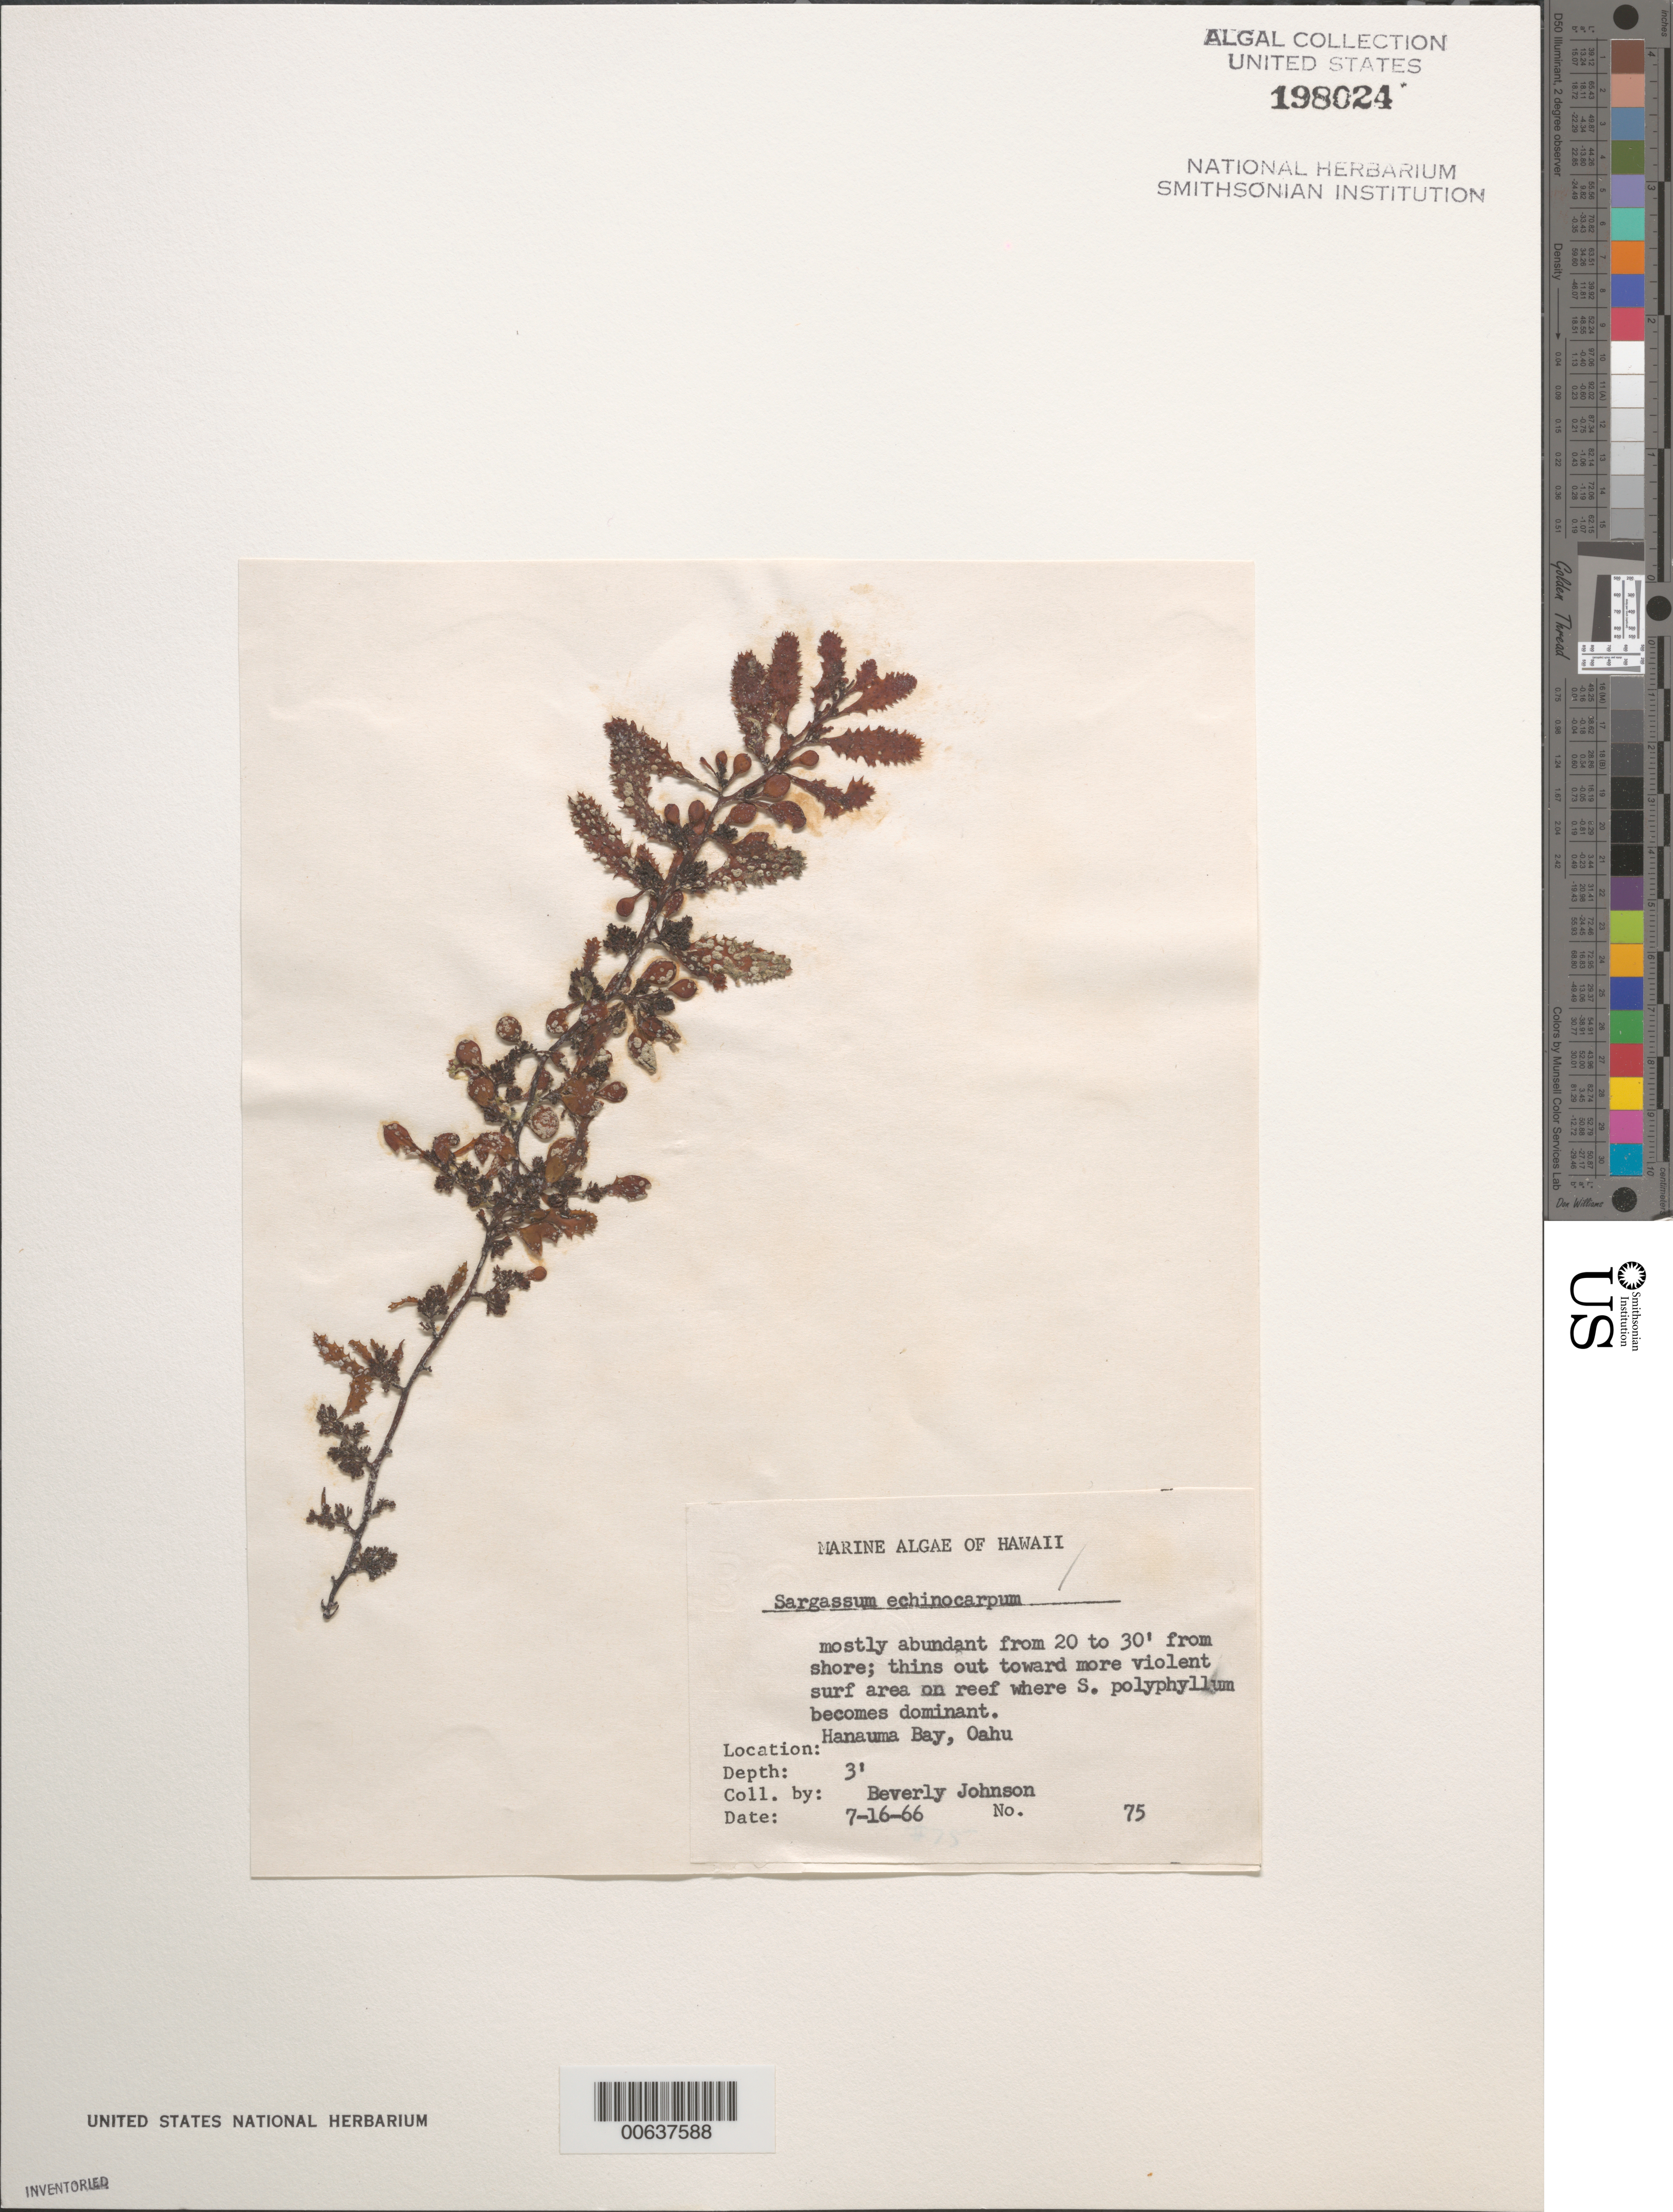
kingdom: Chromista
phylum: Ochrophyta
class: Phaeophyceae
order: Fucales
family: Sargassaceae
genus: Sargassum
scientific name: Sargassum aquifolium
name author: (Turner) C. Agardh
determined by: Algae name updating Project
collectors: B. Johnson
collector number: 75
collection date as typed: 16 Jul 1966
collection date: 1966-07-16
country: United States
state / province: Hawaii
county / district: Honolulu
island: Oahu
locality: Hanauma Bay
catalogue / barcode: US 198024